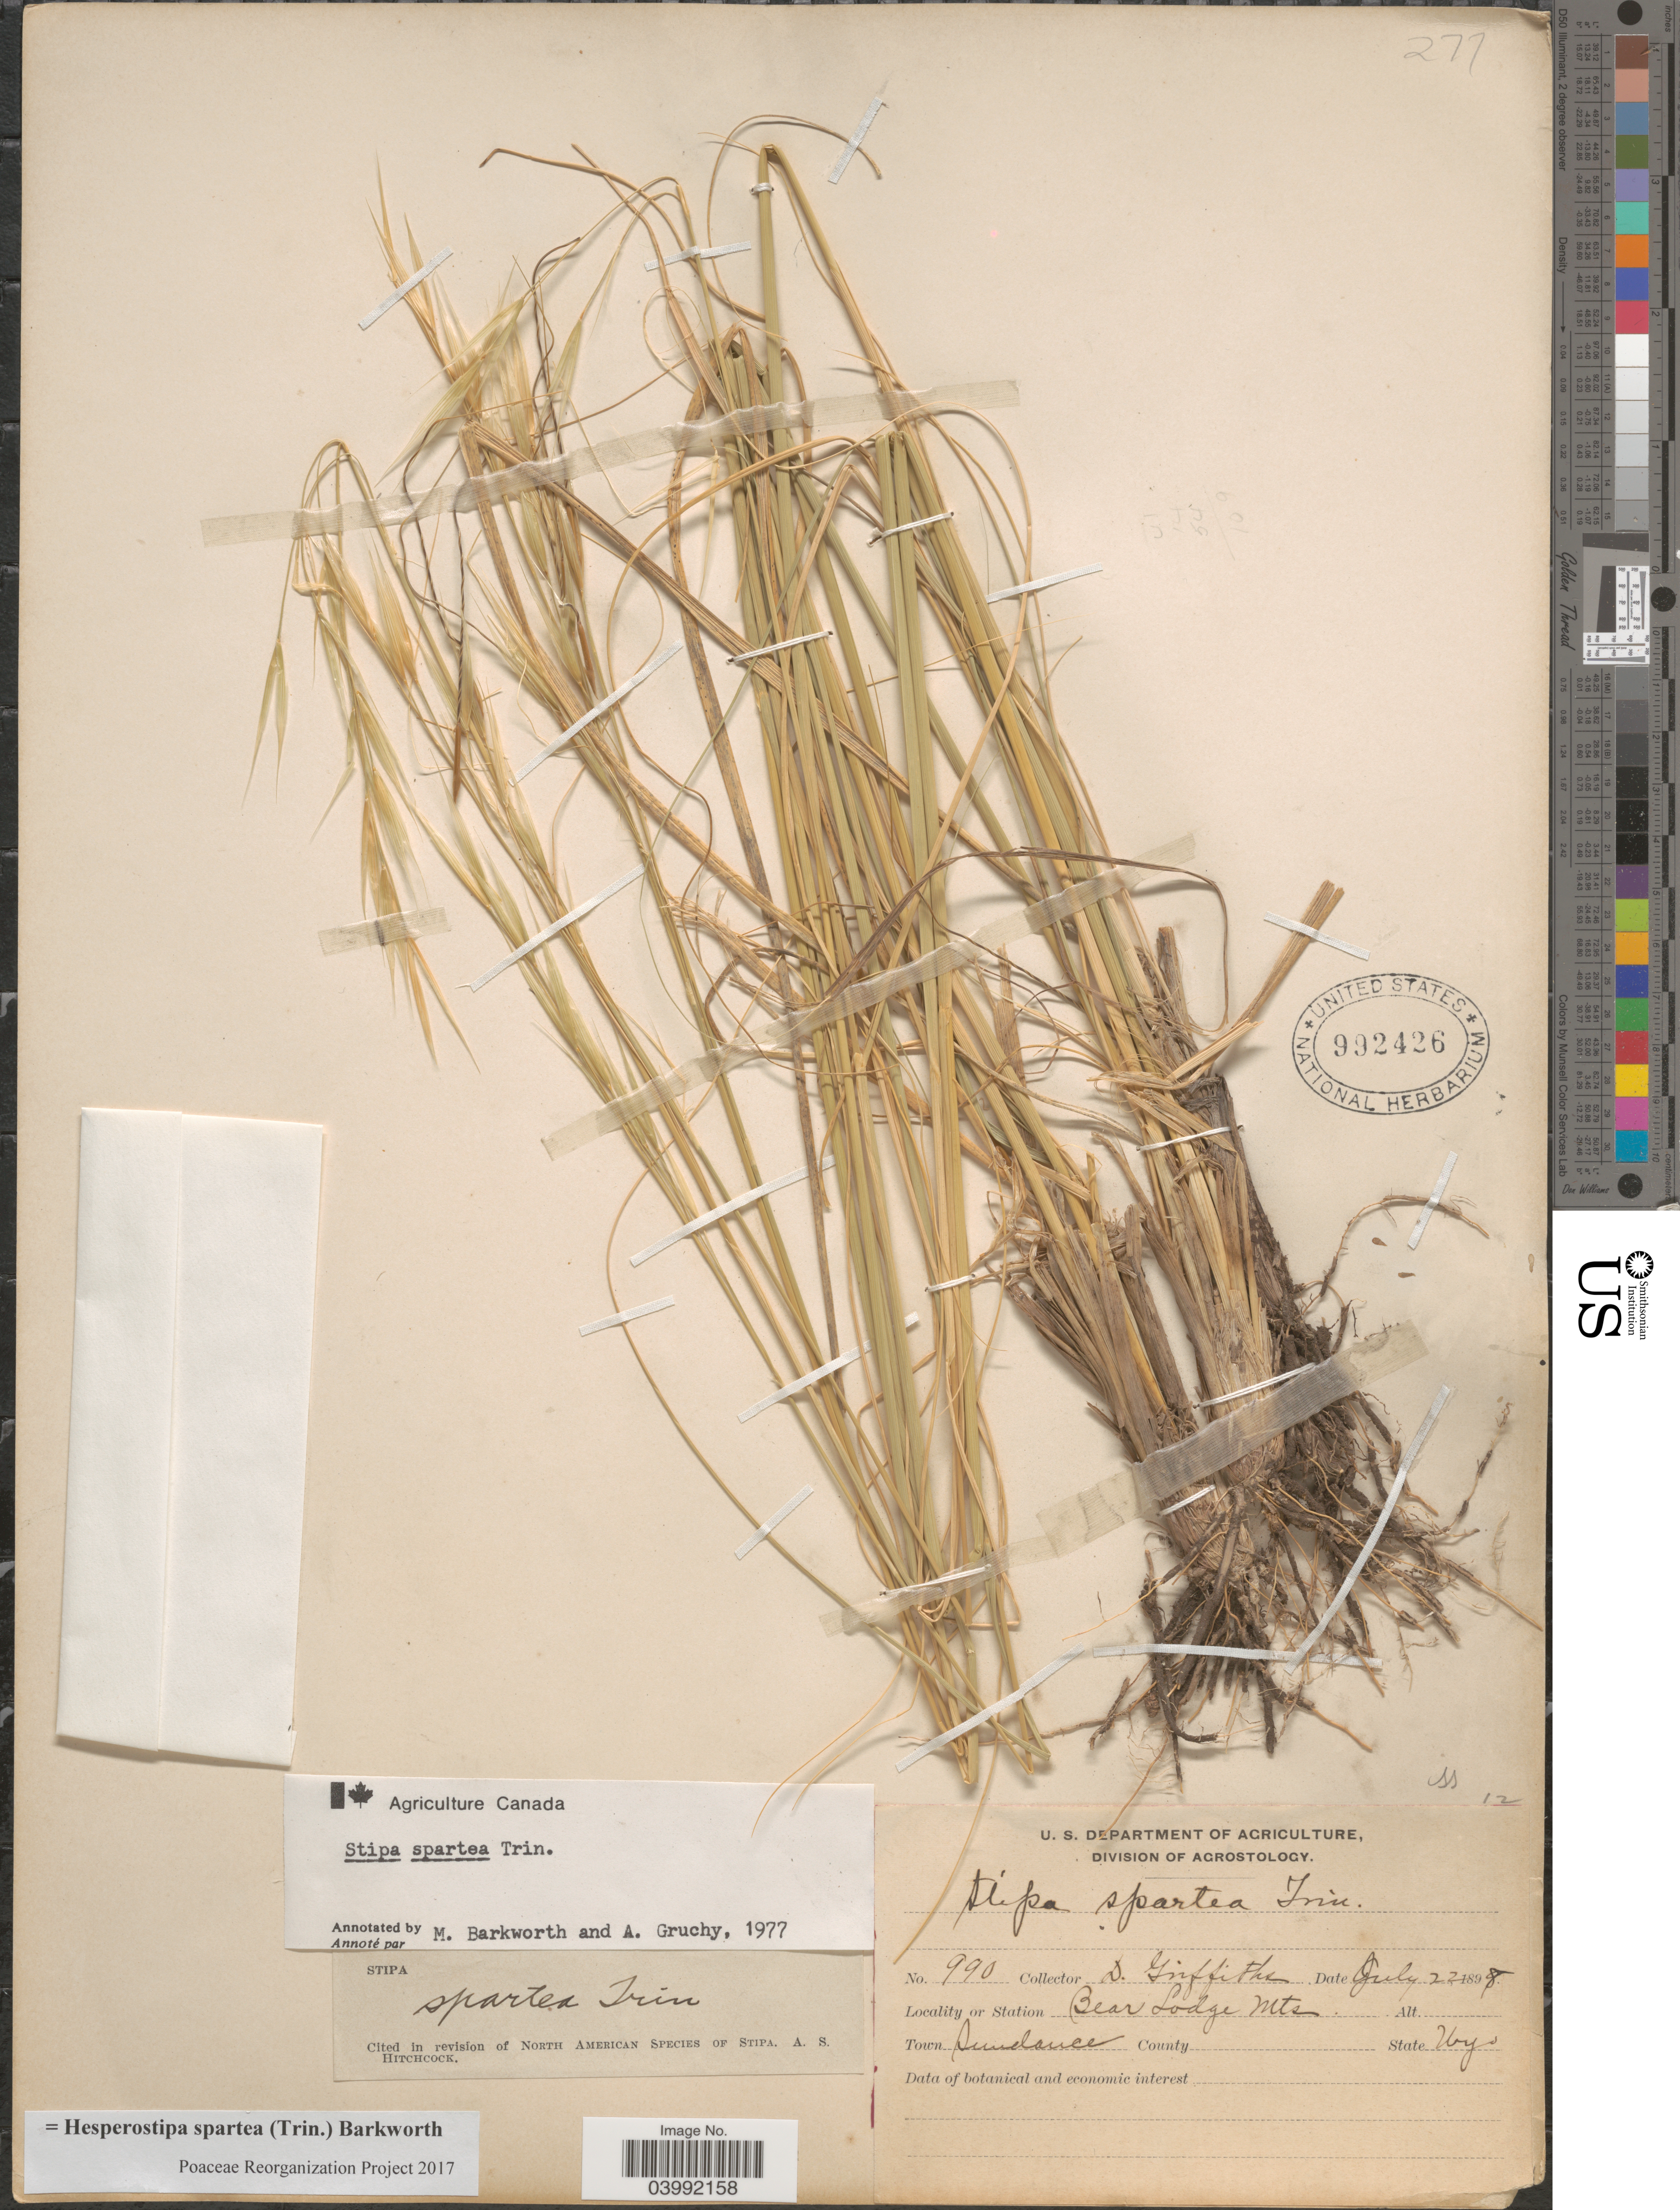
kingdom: Plantae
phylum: Tracheophyta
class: Liliopsida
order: Poales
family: Poaceae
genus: Hesperostipa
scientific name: Hesperostipa spartea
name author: (Trin.) Barkworth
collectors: D. Griffiths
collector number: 990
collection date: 1899-07-22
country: United States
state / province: Wyoming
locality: Bear Lodge Mts. Town Sundance.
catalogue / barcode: US 992426